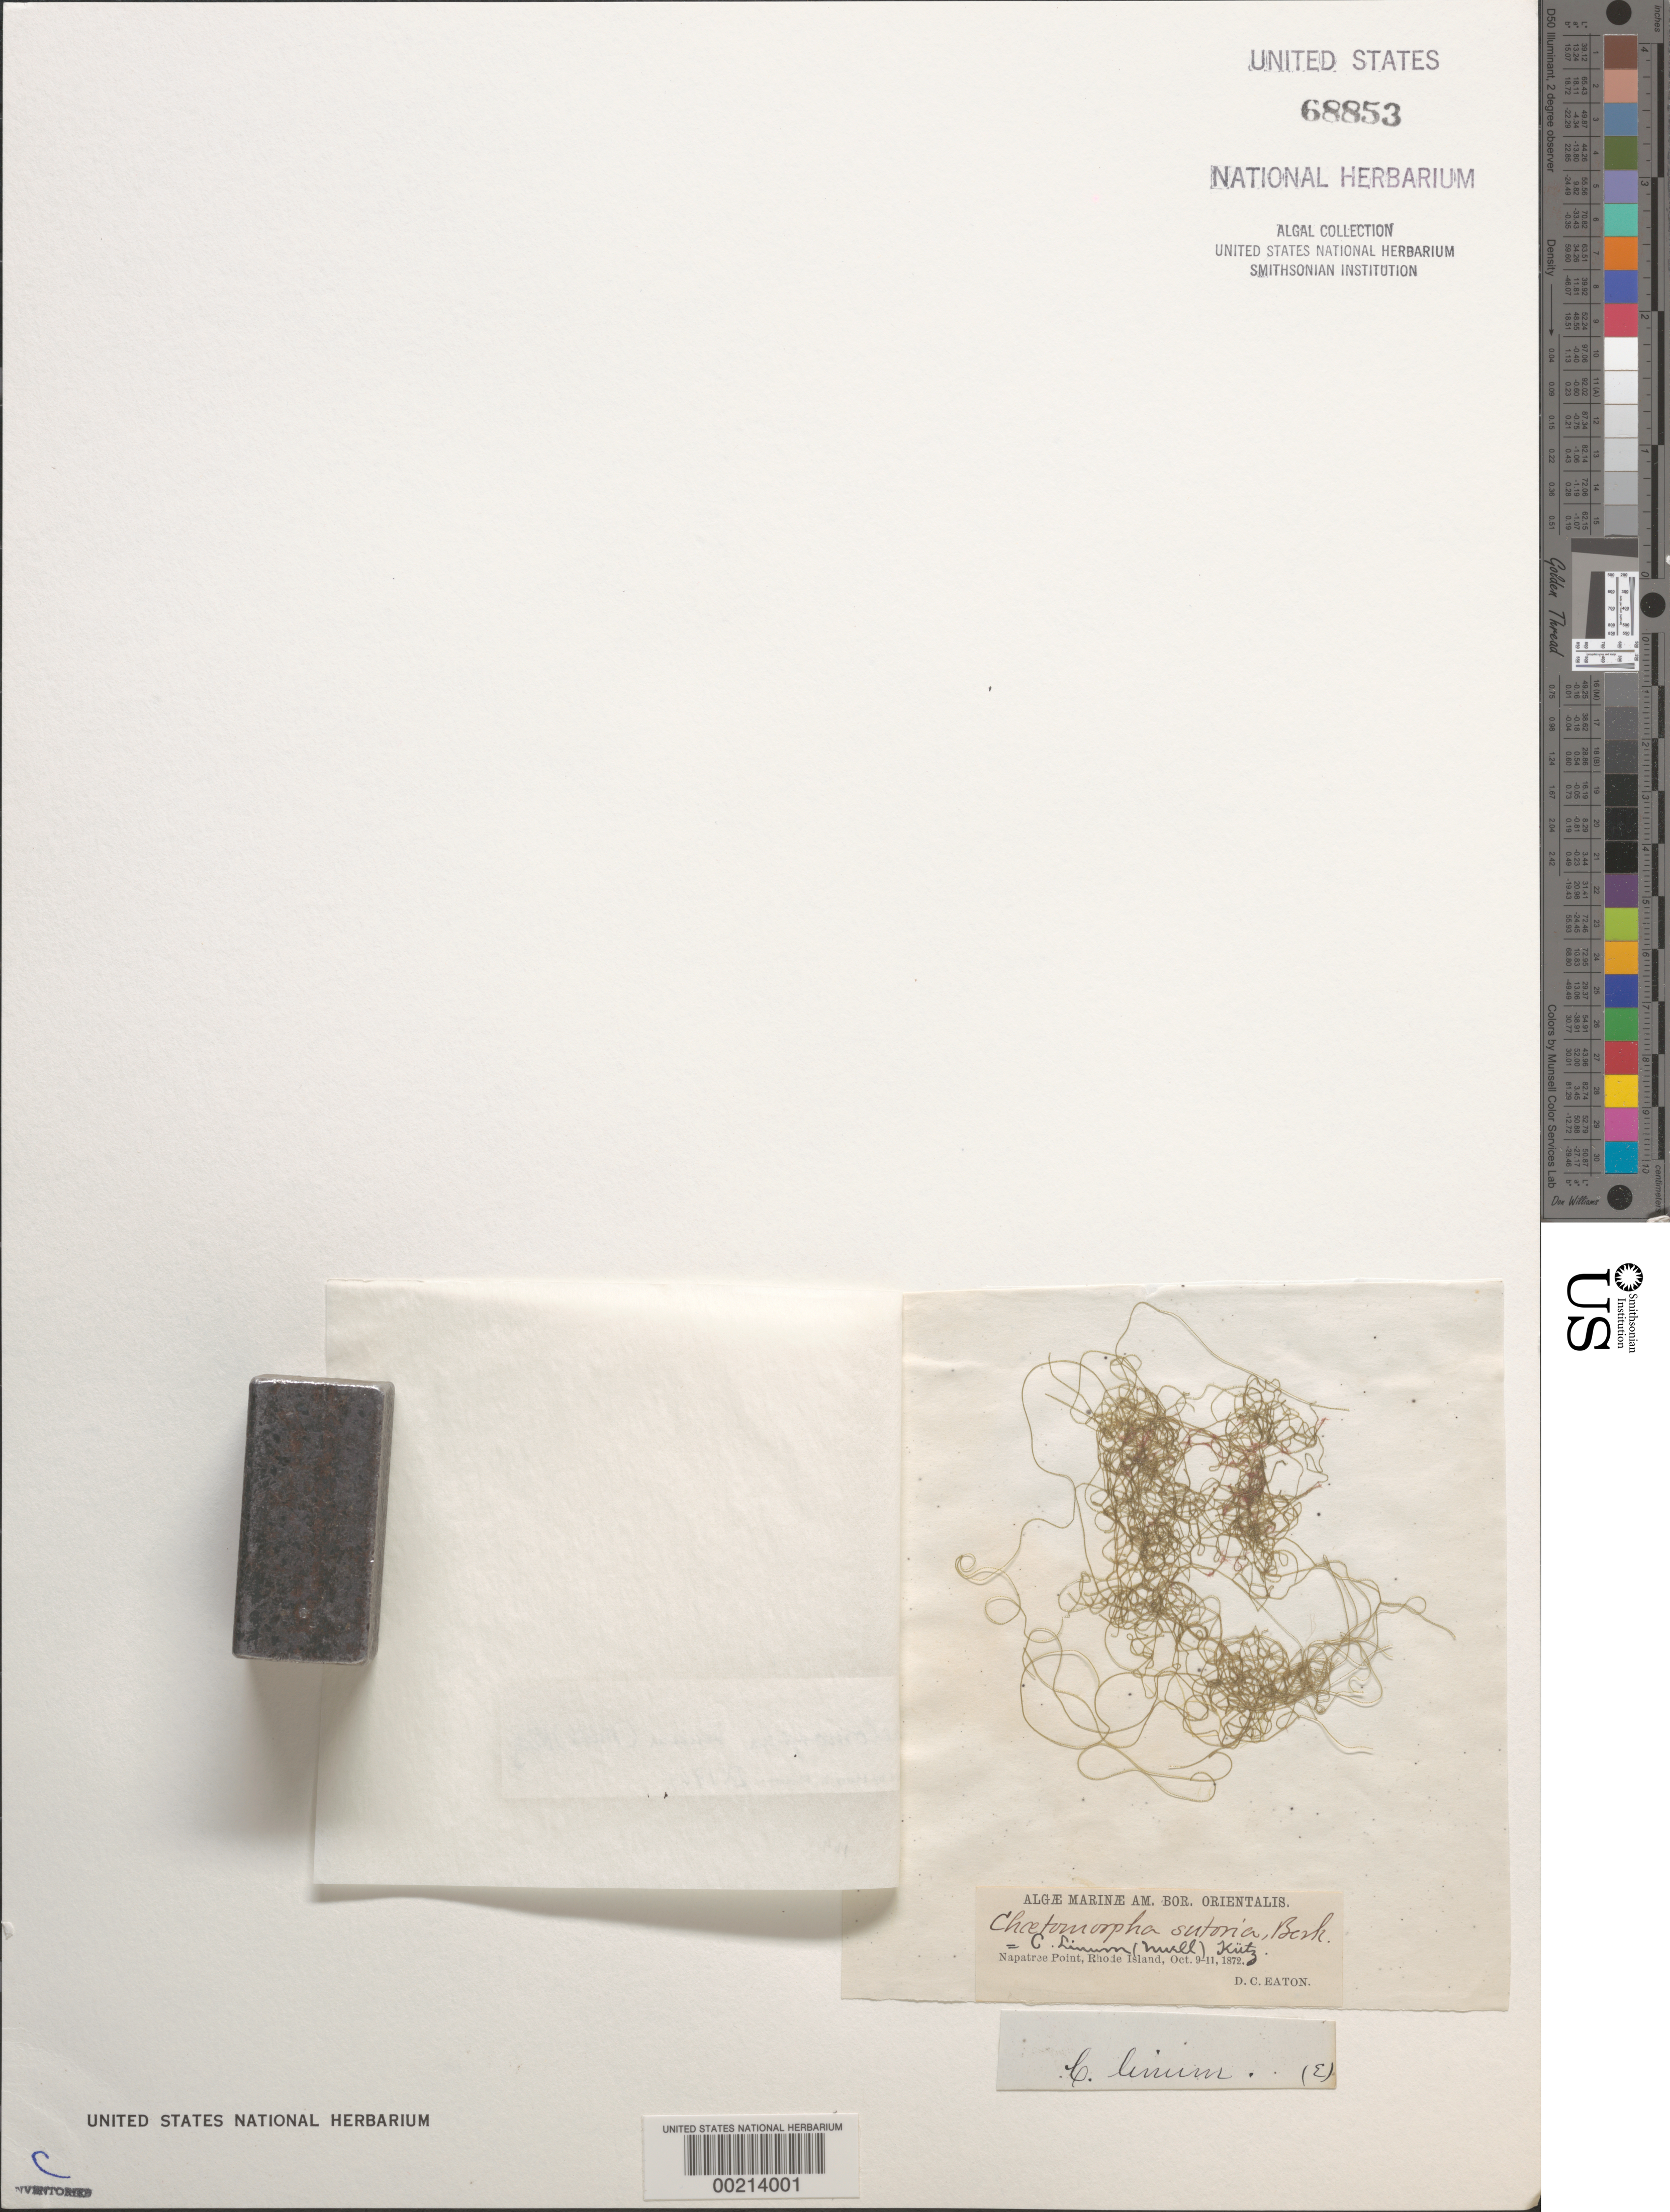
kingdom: Plantae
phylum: Chlorophyta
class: Ulvophyceae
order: Cladophorales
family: Cladophoraceae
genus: Chaetomorpha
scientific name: Chaetomorpha linum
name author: (O.F. Muell.) Kütz.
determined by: Phinney, H. K.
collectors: D. C. Eaton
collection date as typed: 09 Oct 1872 to 11 Oct 1872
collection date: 1872-10-09/1872-10-11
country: United States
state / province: Rhode Island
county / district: Washington County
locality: Napatree Point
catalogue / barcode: US 68853